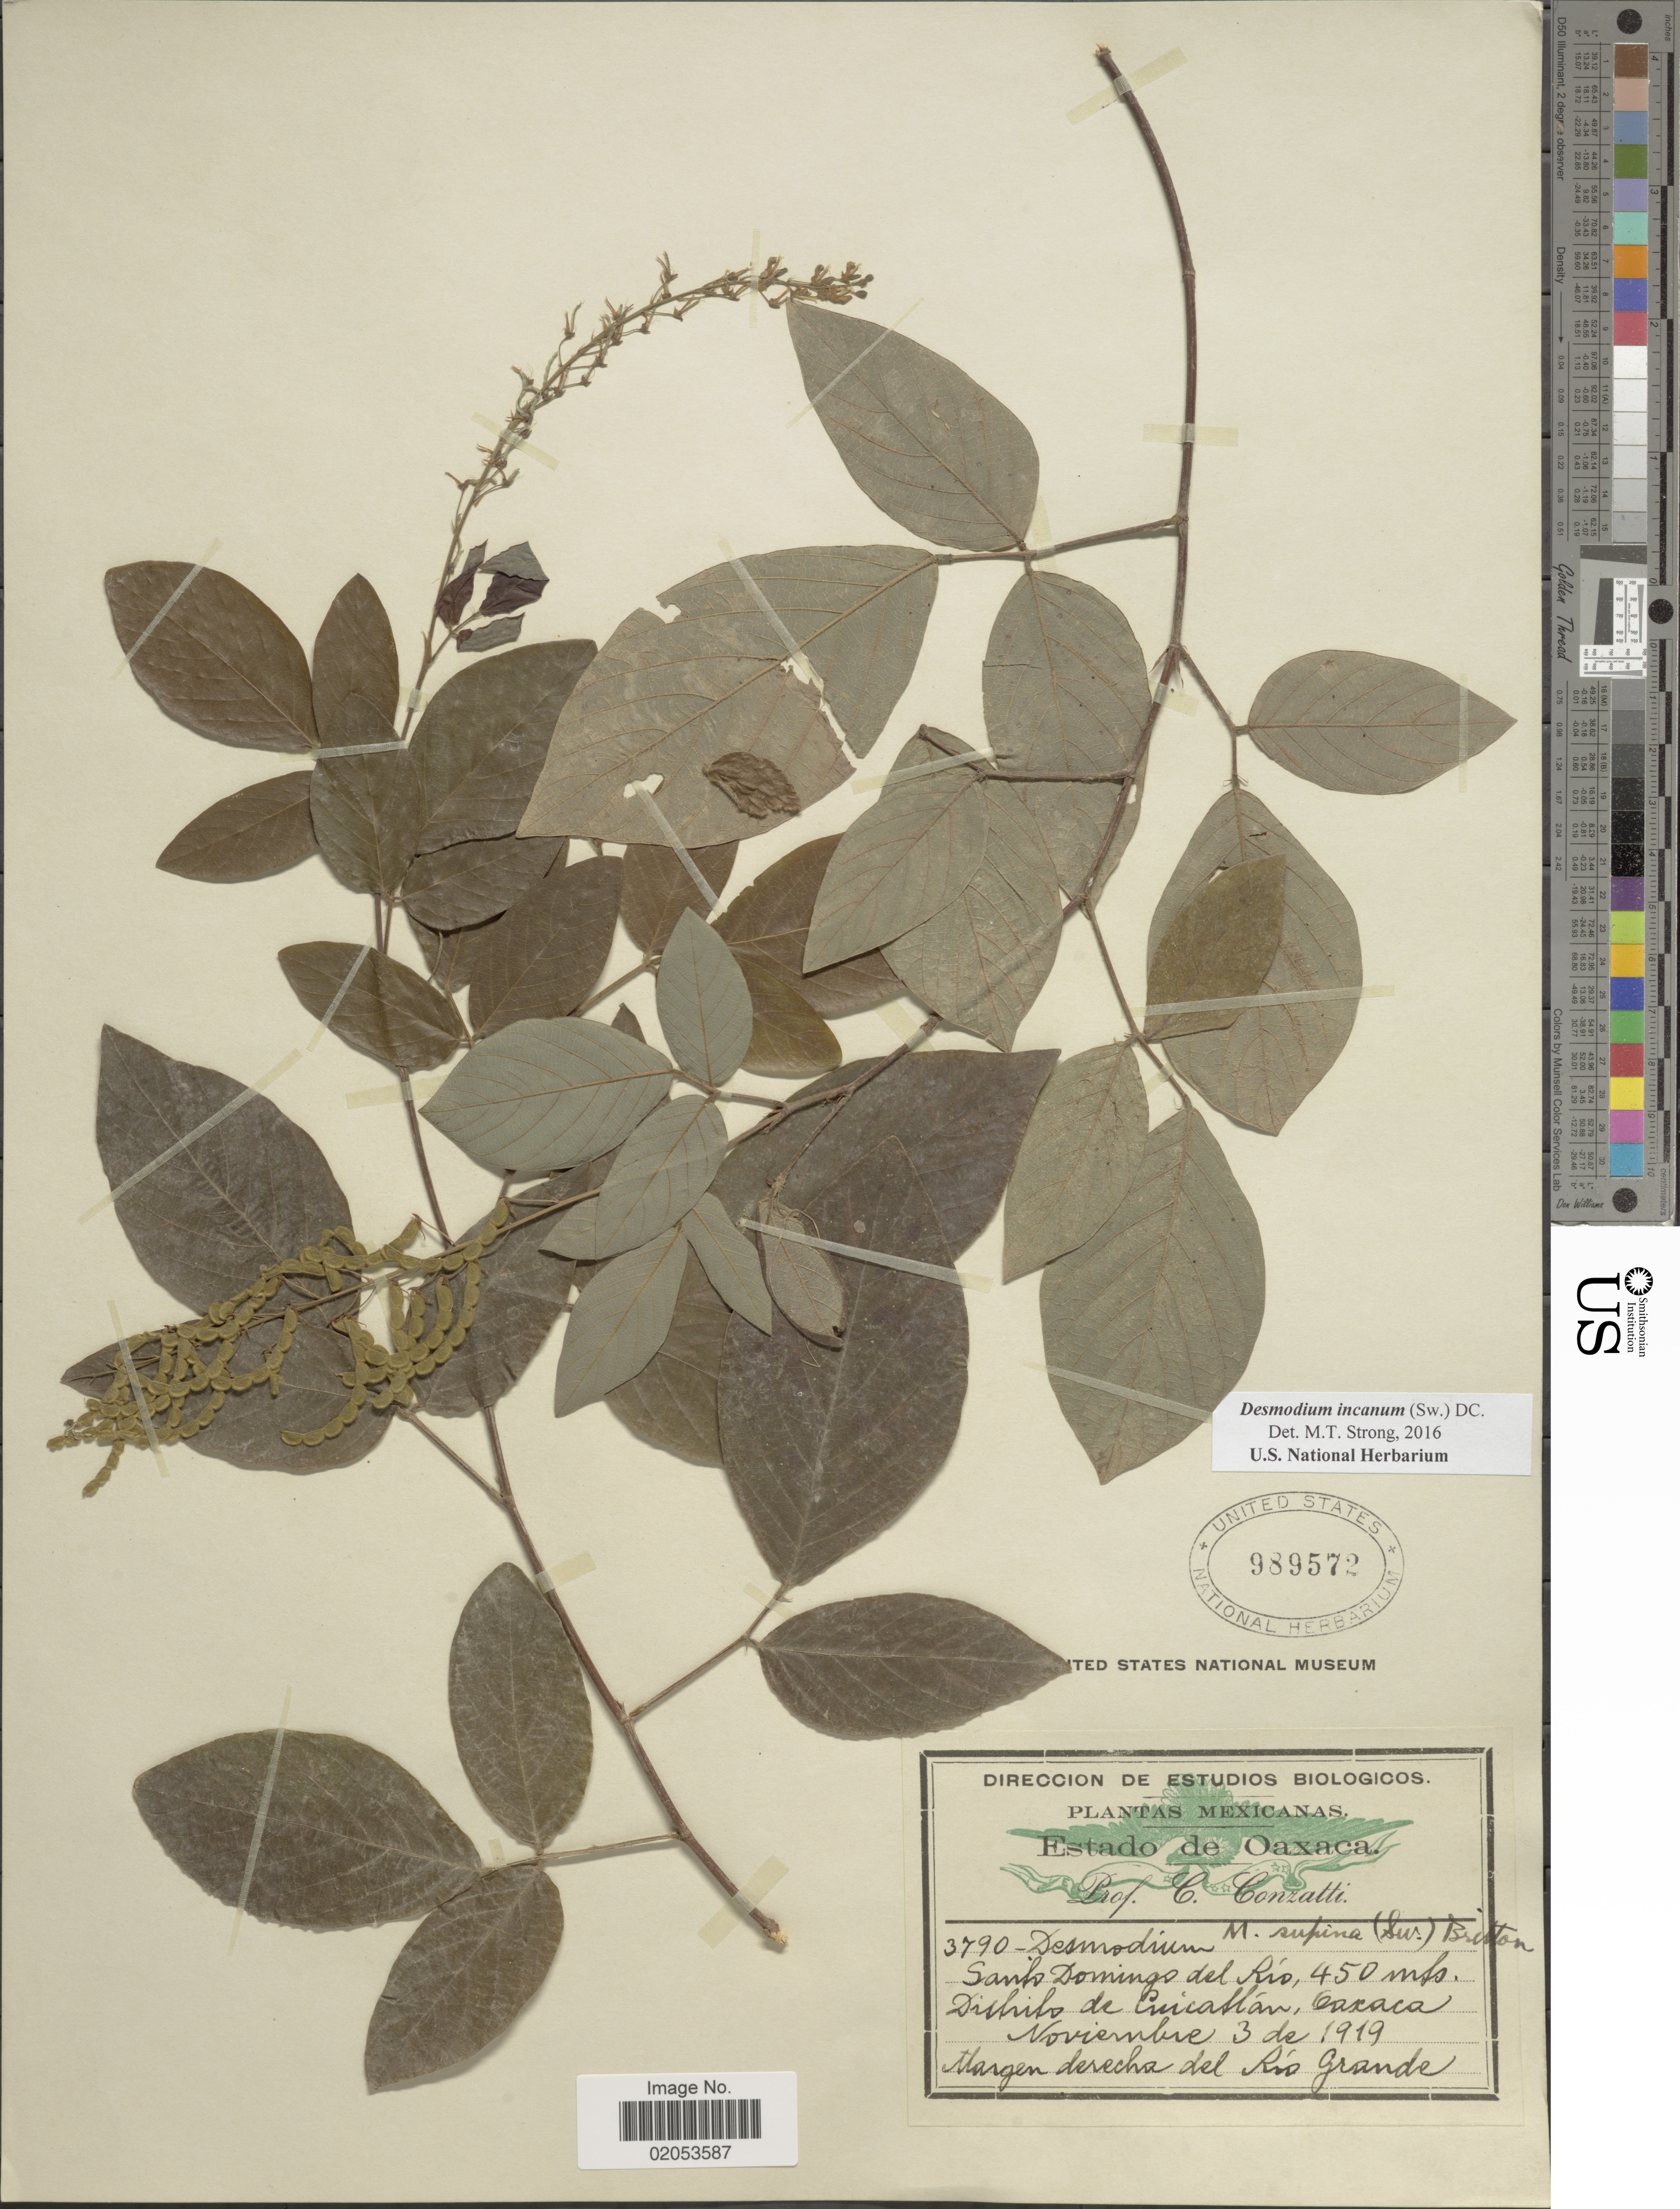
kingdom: Plantae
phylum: Tracheophyta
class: Magnoliopsida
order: Fabales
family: Fabaceae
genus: Desmodium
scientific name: Desmodium incanum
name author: (Sw.) DC.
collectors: C. Conzatti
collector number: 3790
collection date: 1919-11-03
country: Mexico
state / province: Oaxaca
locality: Santo Domingo del Rio, distrito de Cuicatlán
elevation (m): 450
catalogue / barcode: US 989572